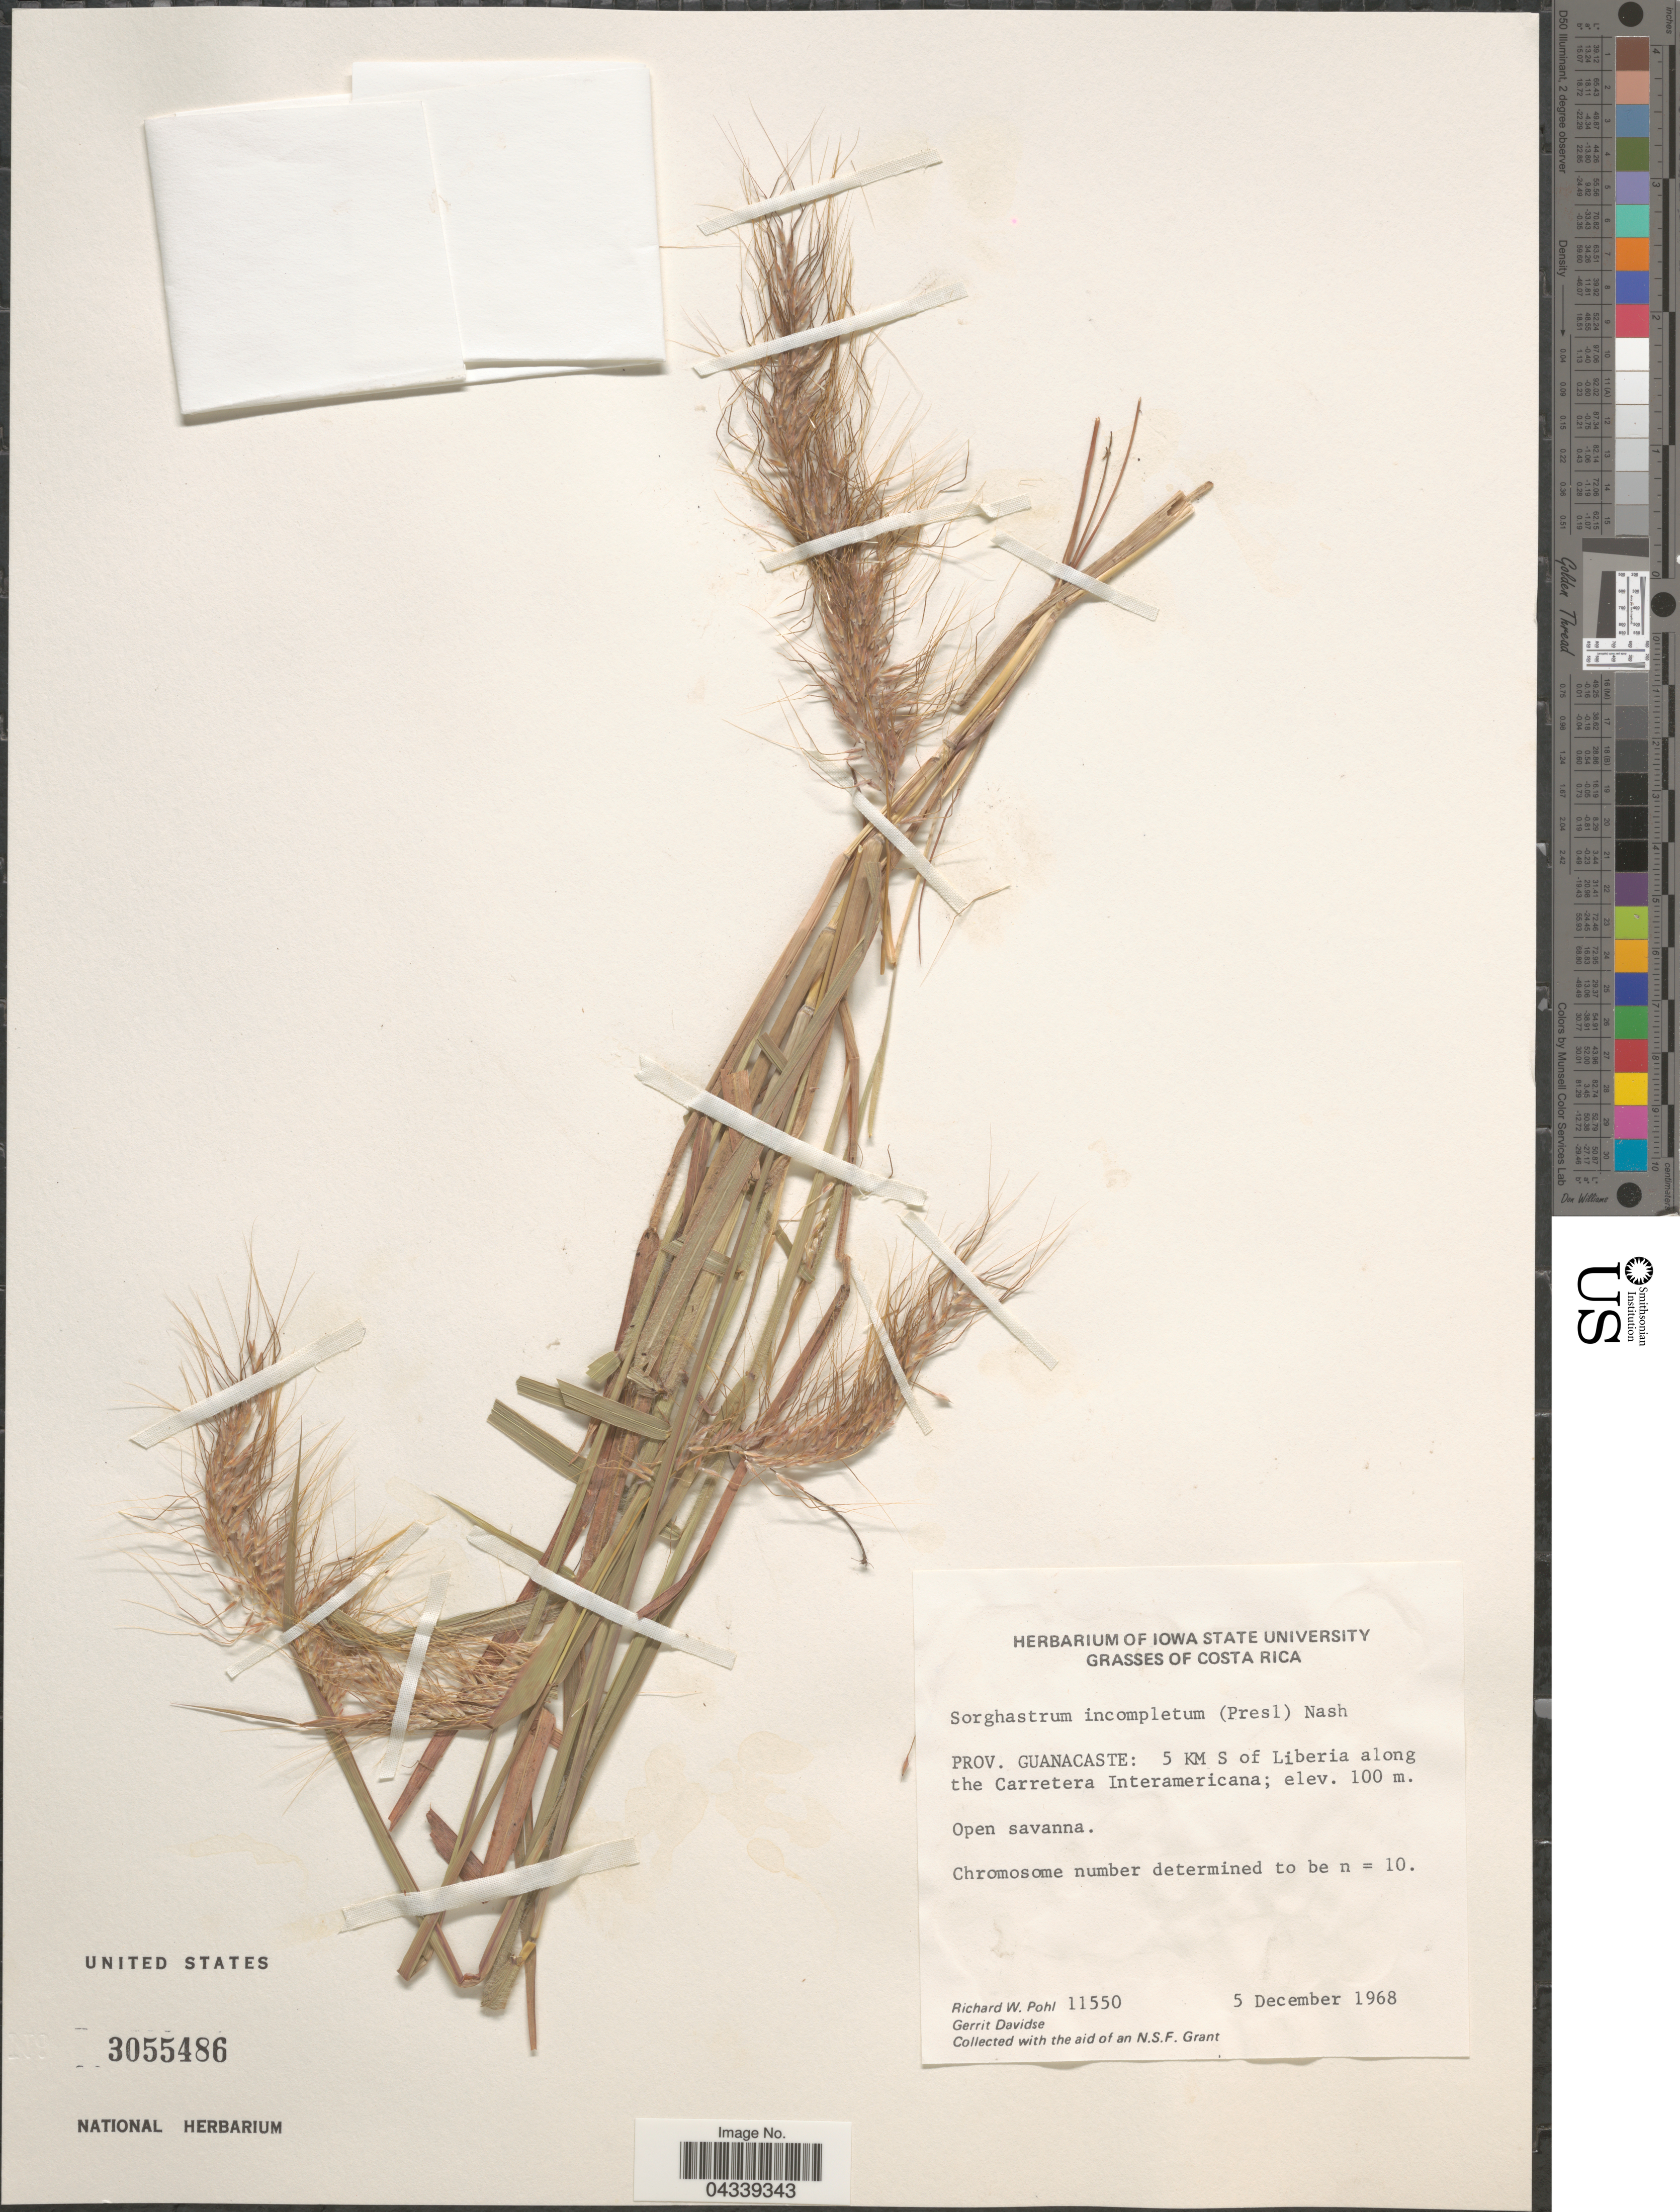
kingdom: Plantae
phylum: Tracheophyta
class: Liliopsida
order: Poales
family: Poaceae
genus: Sorghastrum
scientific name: Sorghastrum incompletum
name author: (J. Presl) Nash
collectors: R. W. Pohl & G. Davidse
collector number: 11550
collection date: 1968-12-05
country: Costa Rica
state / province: Guanacaste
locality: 5 KM S of Liberia along the Carretera Interamericana.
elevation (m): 100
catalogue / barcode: US 3055486